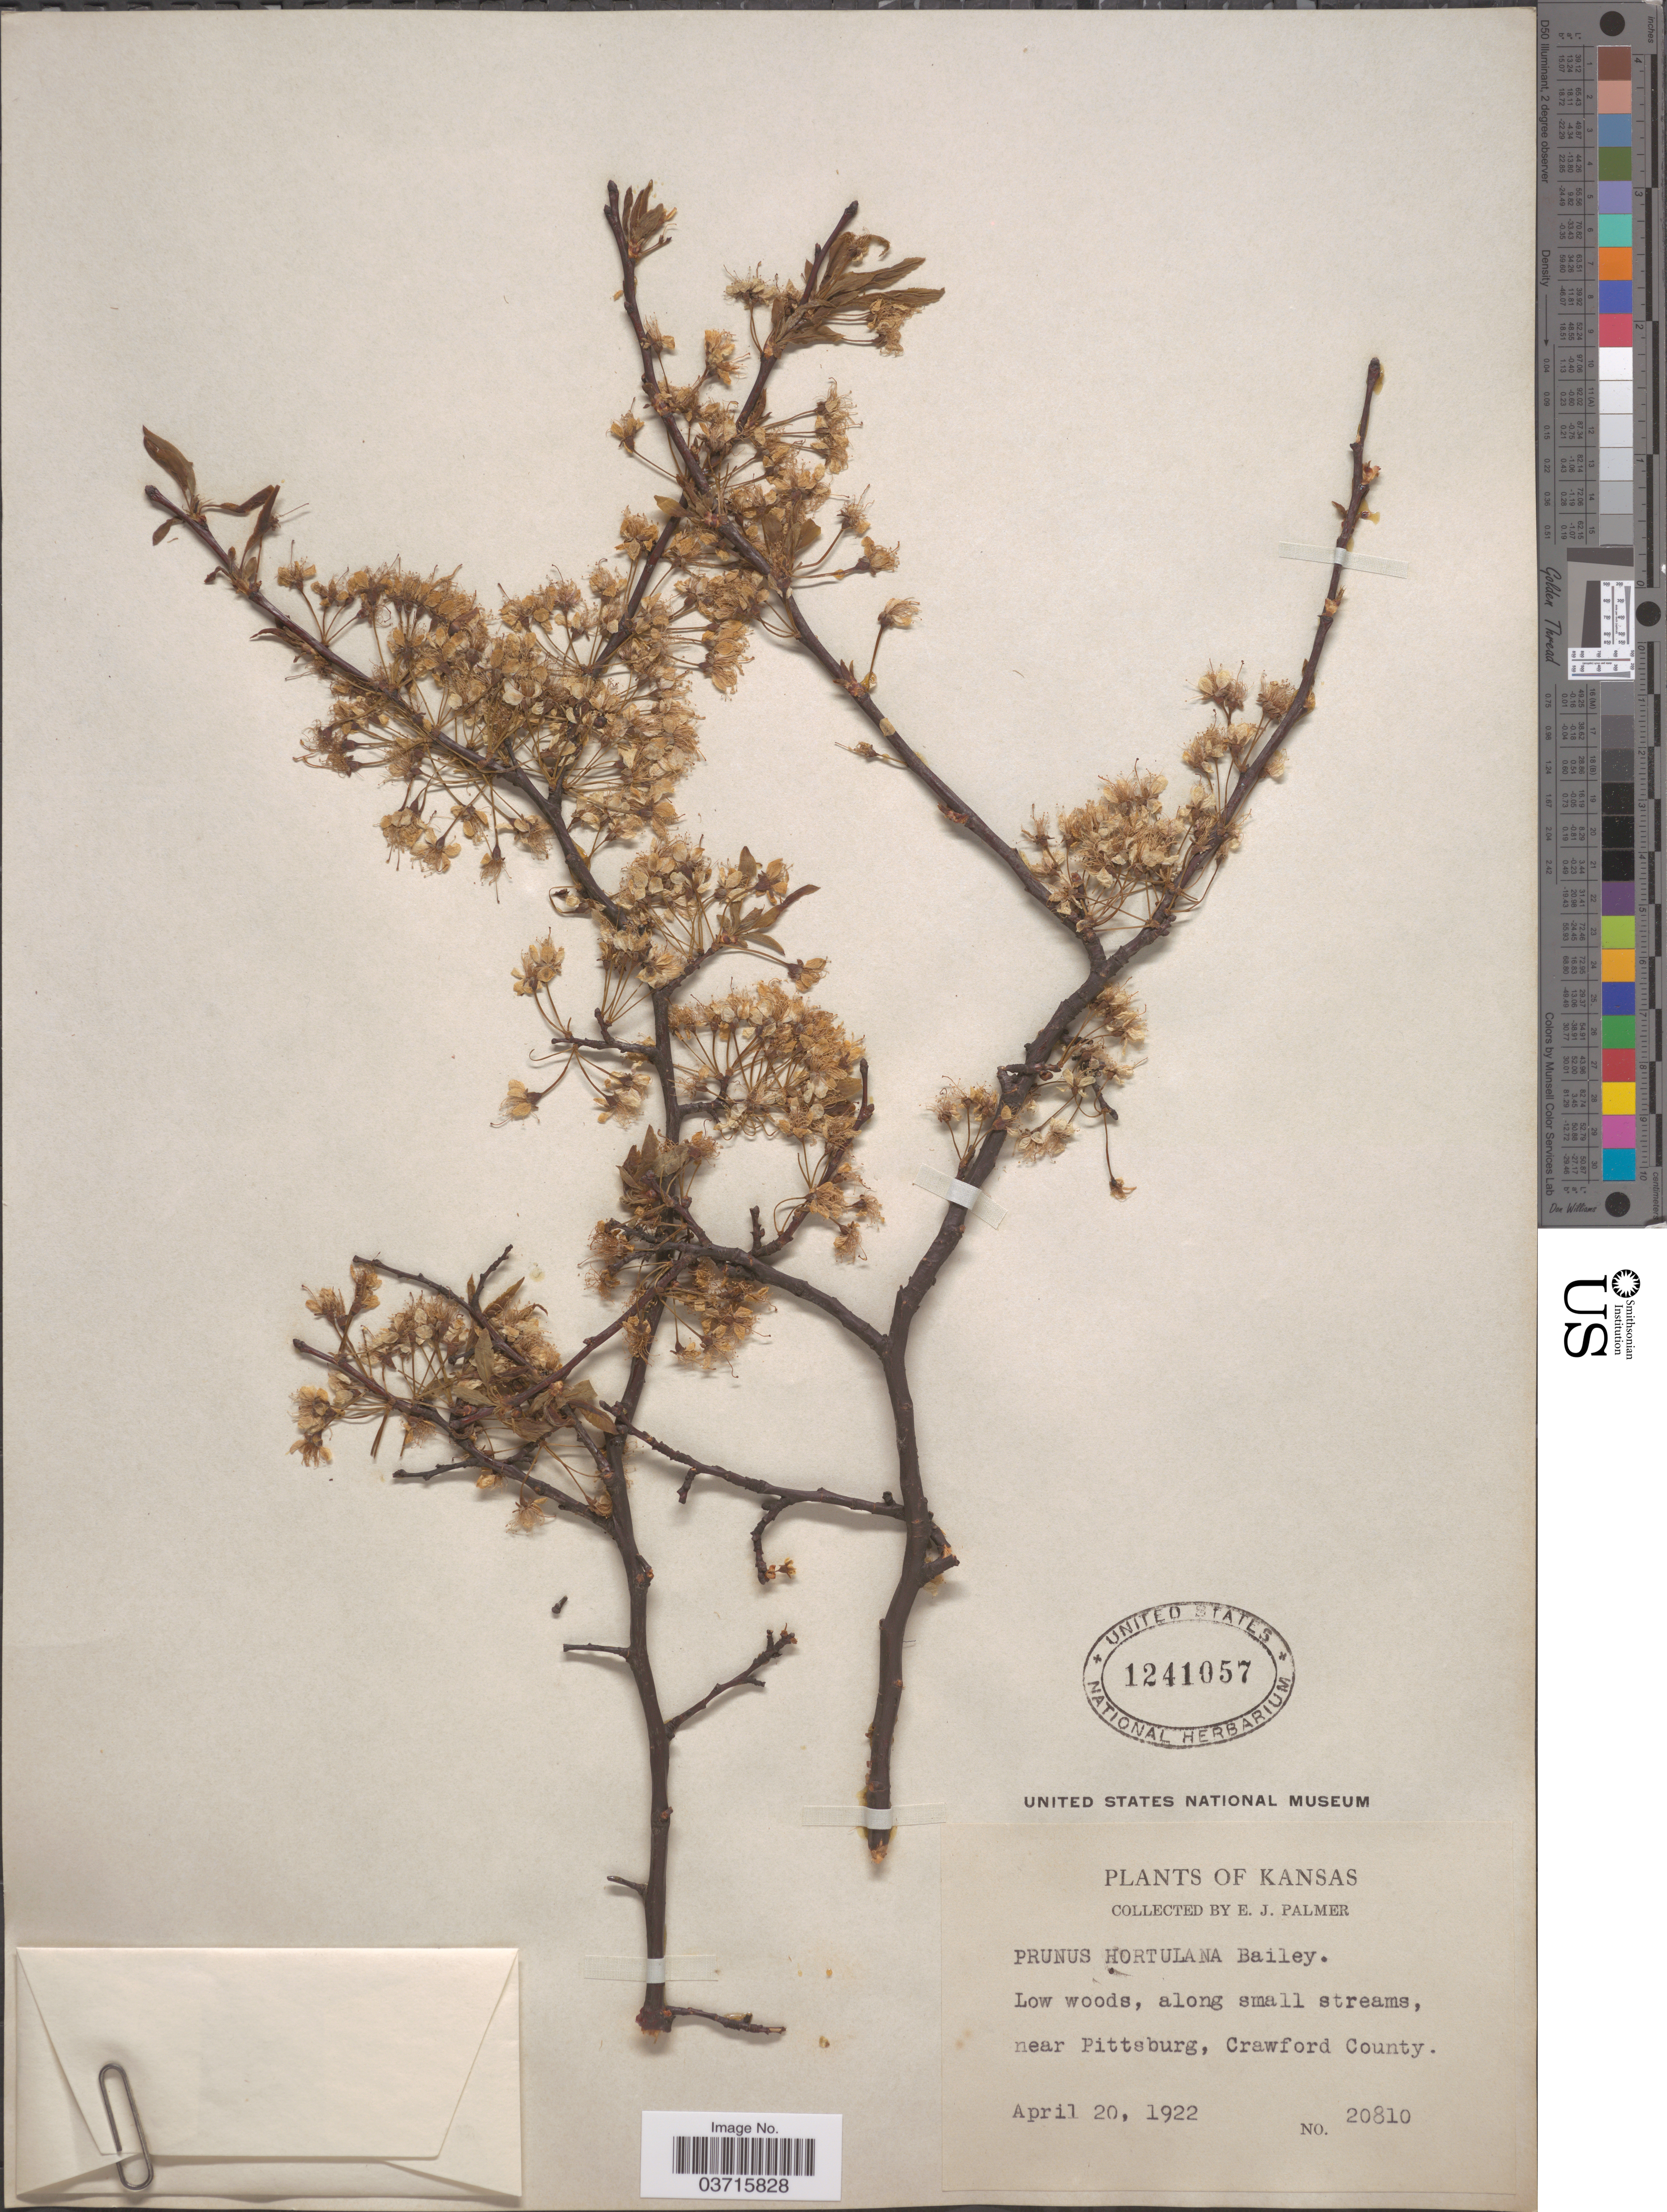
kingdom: Plantae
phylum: Tracheophyta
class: Magnoliopsida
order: Rosales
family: Rosaceae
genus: Prunus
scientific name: Prunus hortulana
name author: L.H. Bailey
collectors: E. J. Palmer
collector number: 20810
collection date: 1922-04-20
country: United States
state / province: Kansas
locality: Low woods, along small streams, near Pittsburg, Crawford County.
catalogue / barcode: US 1241057